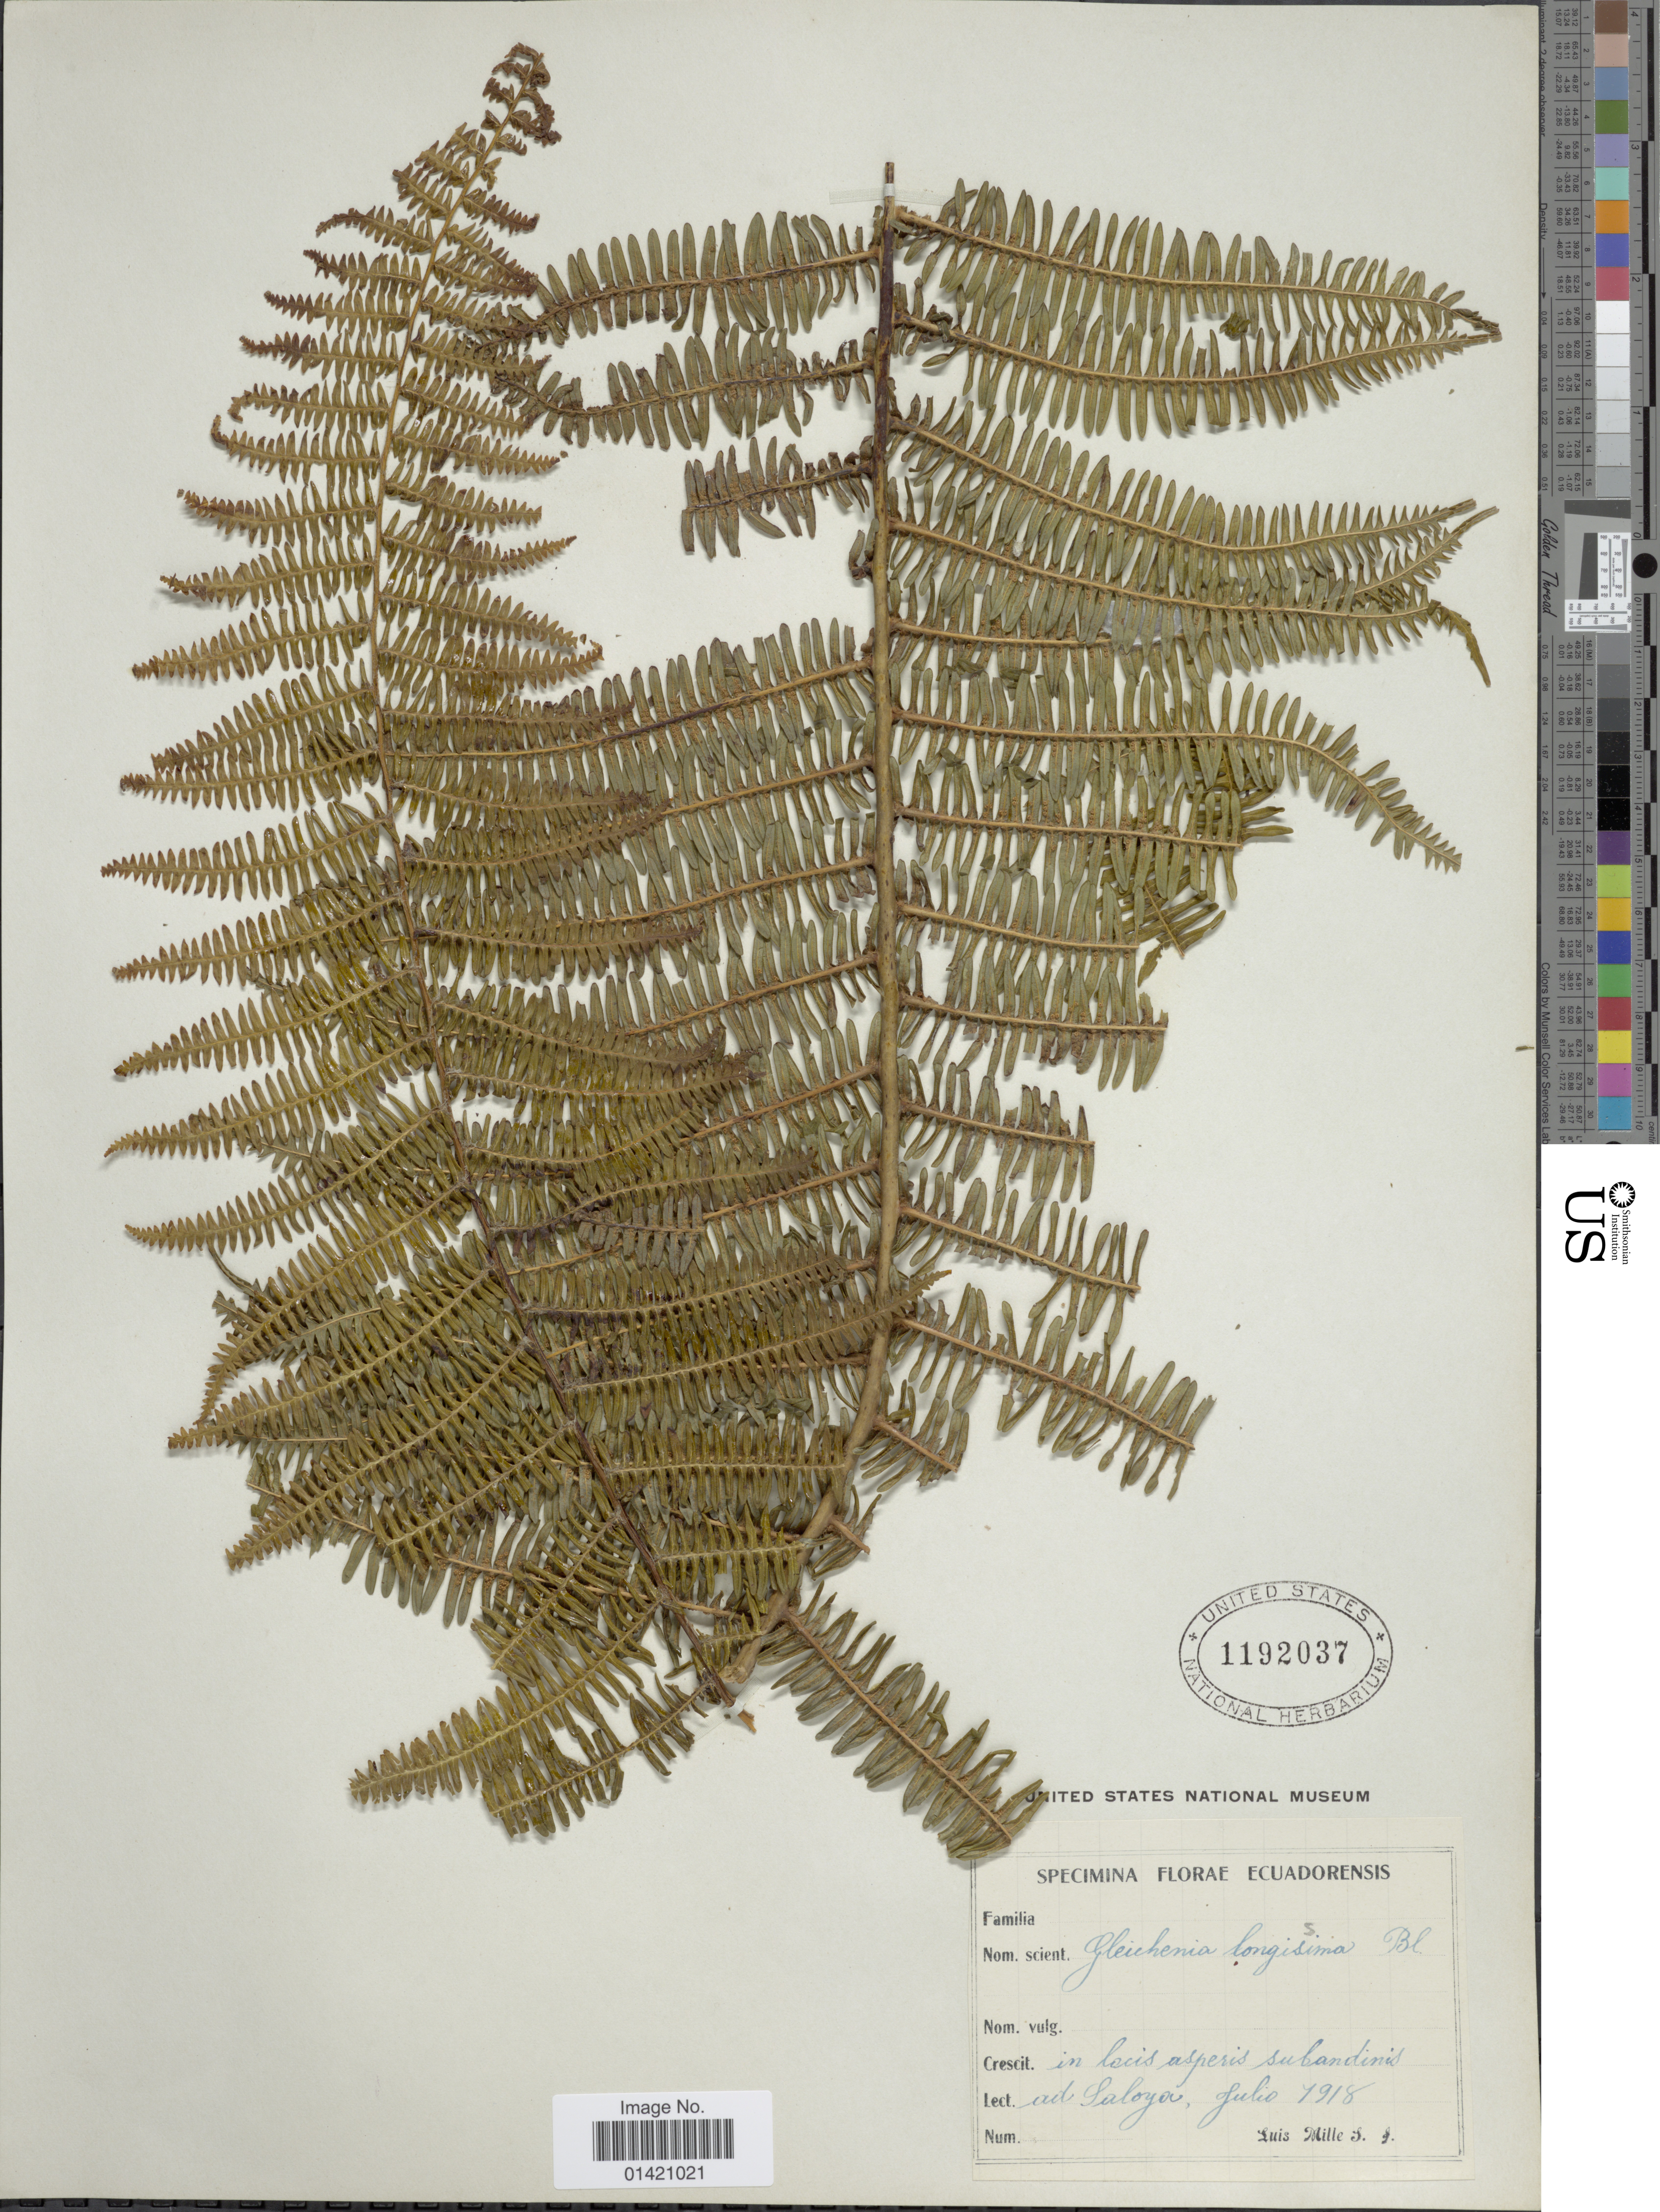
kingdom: Plantae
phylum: Tracheophyta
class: Polypodiopsida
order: Gleicheniales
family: Gleicheniaceae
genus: Diplopterygium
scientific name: Diplopterygium bancroftii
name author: (Hook.) A.R. Sm.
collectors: L. Mille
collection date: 1918-07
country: Ecuador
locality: In locis asperis subandinis. Ad Saloyor.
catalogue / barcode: US 1192037